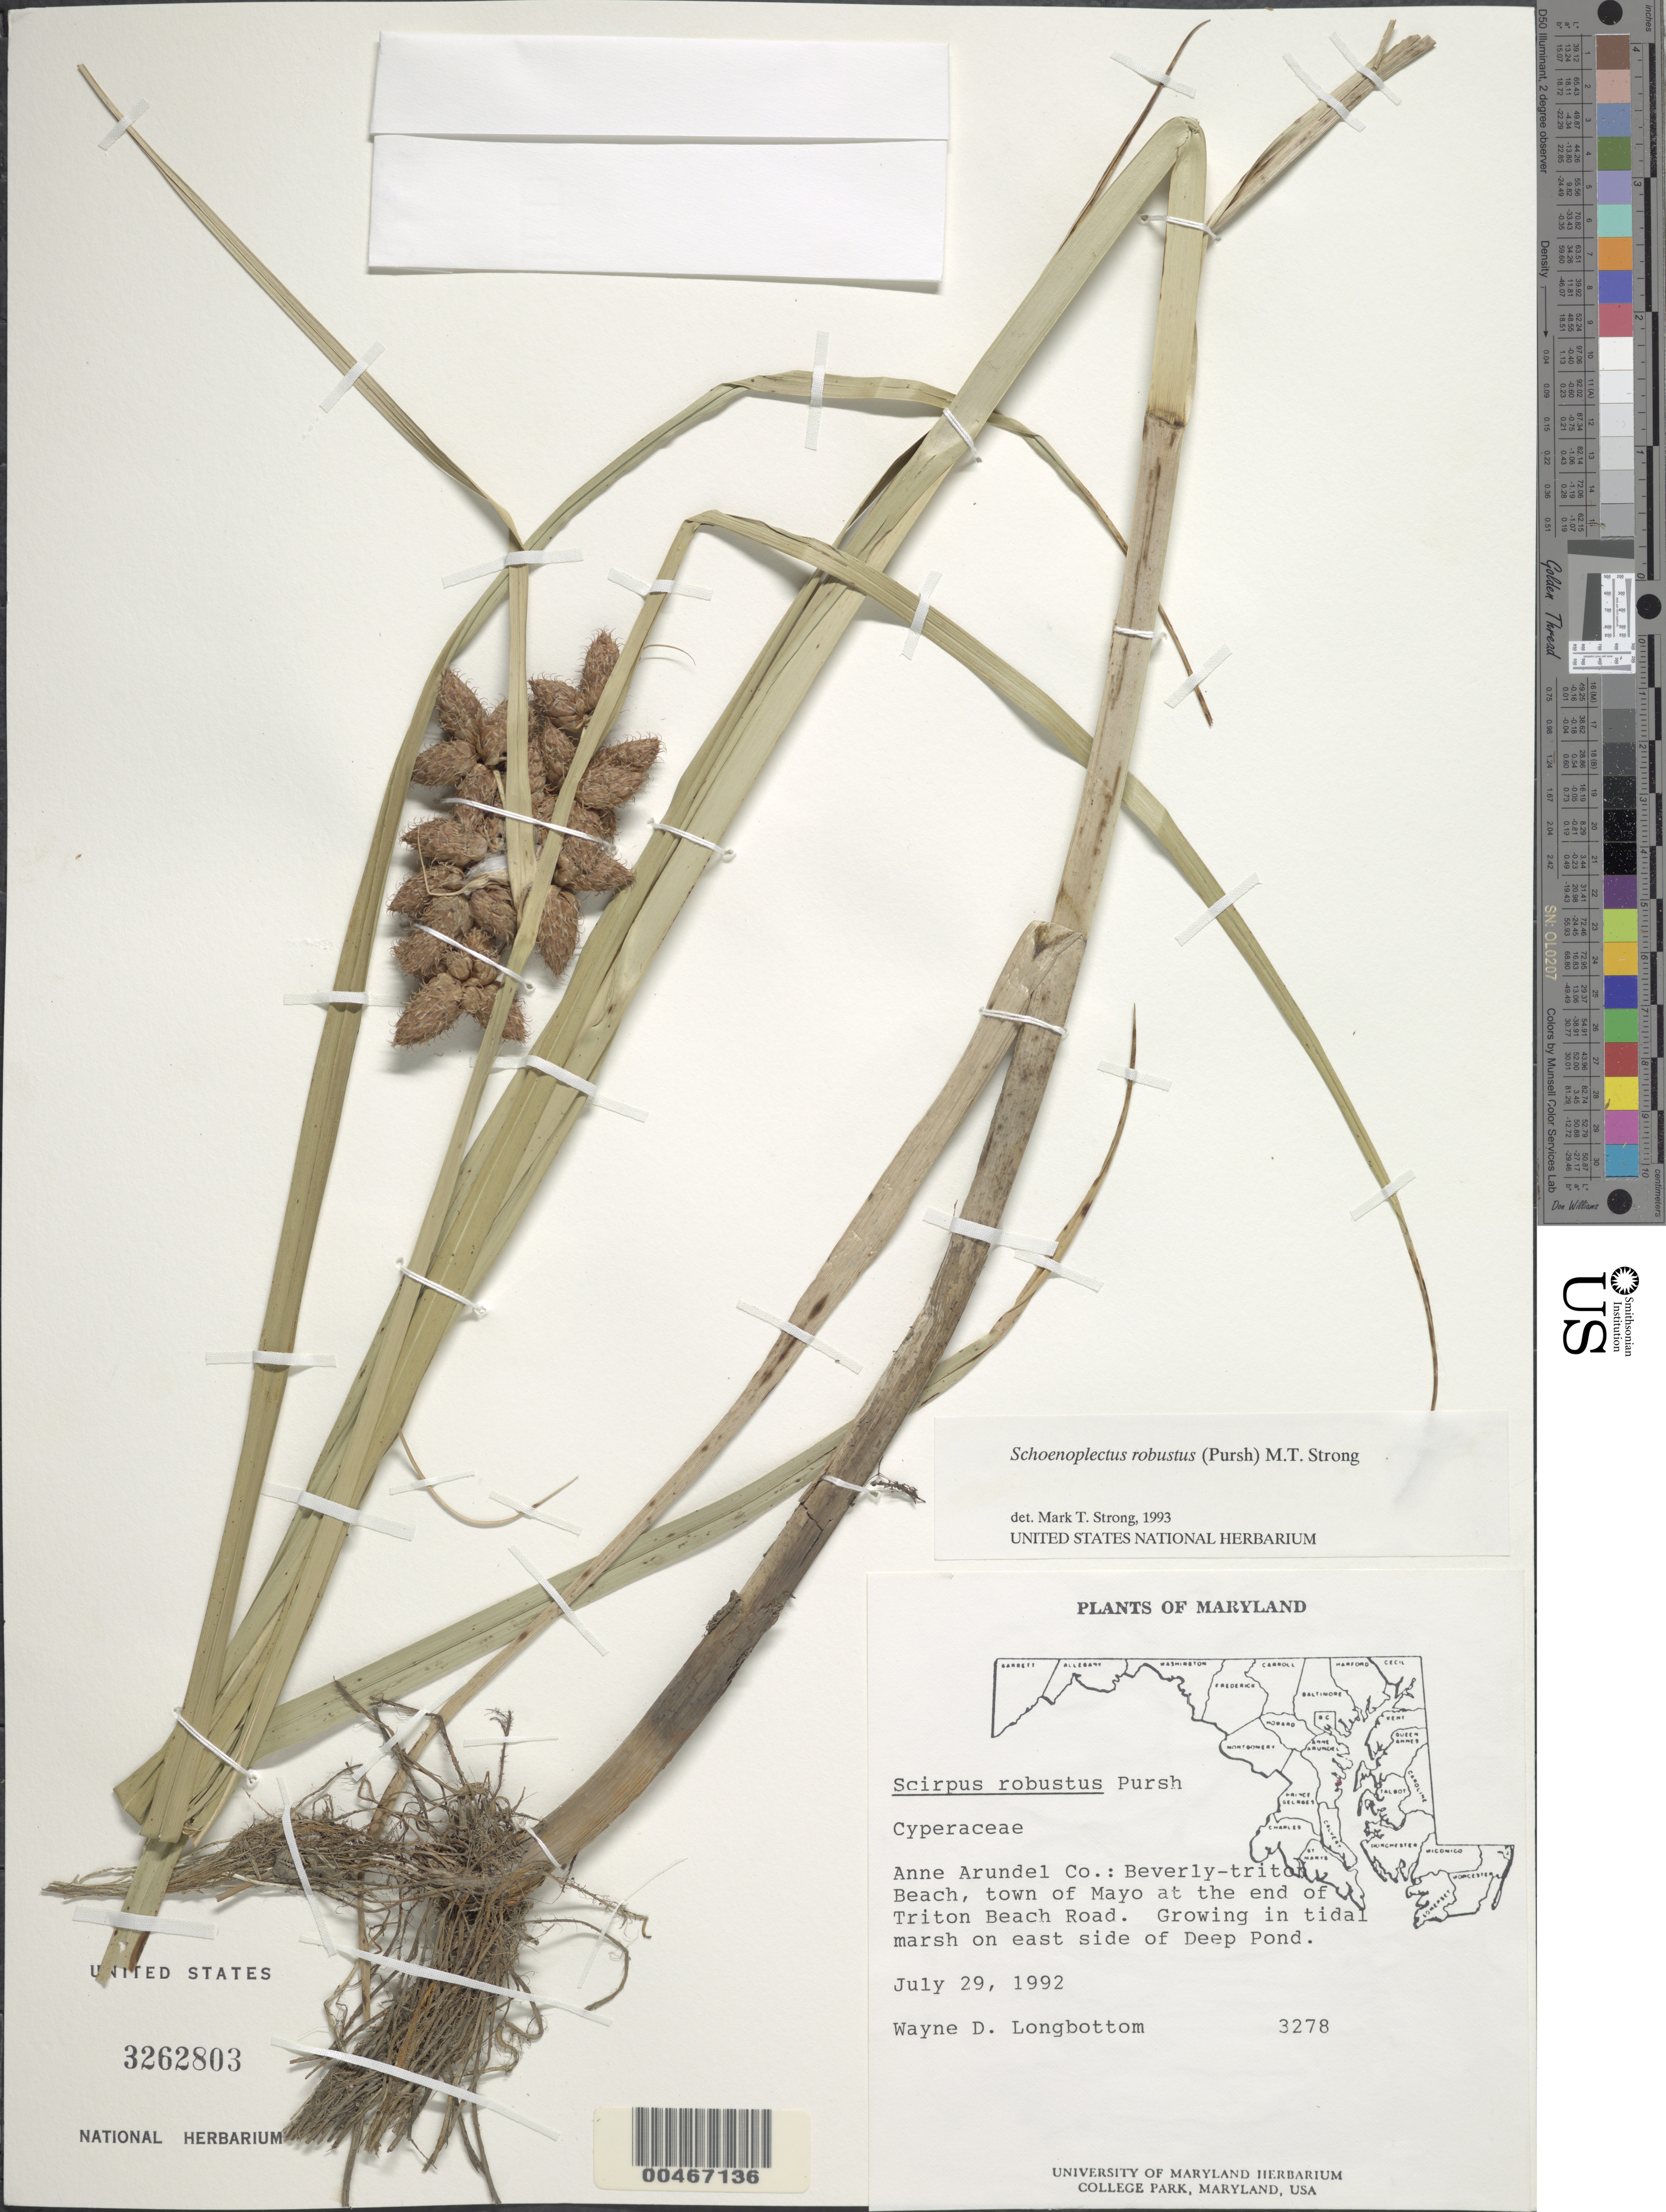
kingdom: Plantae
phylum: Tracheophyta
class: Liliopsida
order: Poales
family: Cyperaceae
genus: Bolboschoenus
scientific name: Bolboschoenus robustus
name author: (Pursh) Soják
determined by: Strong, M. T., (US), Smithsonian Institution - National Museum of Natural History (UNITED STATES)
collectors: W. D. Longbottom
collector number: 3278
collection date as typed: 29 Jul 1992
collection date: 1992-07-29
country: United States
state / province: Maryland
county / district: Anne Arundel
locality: Beverly-Triton Beach, town of Mayo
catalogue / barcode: US 3262803